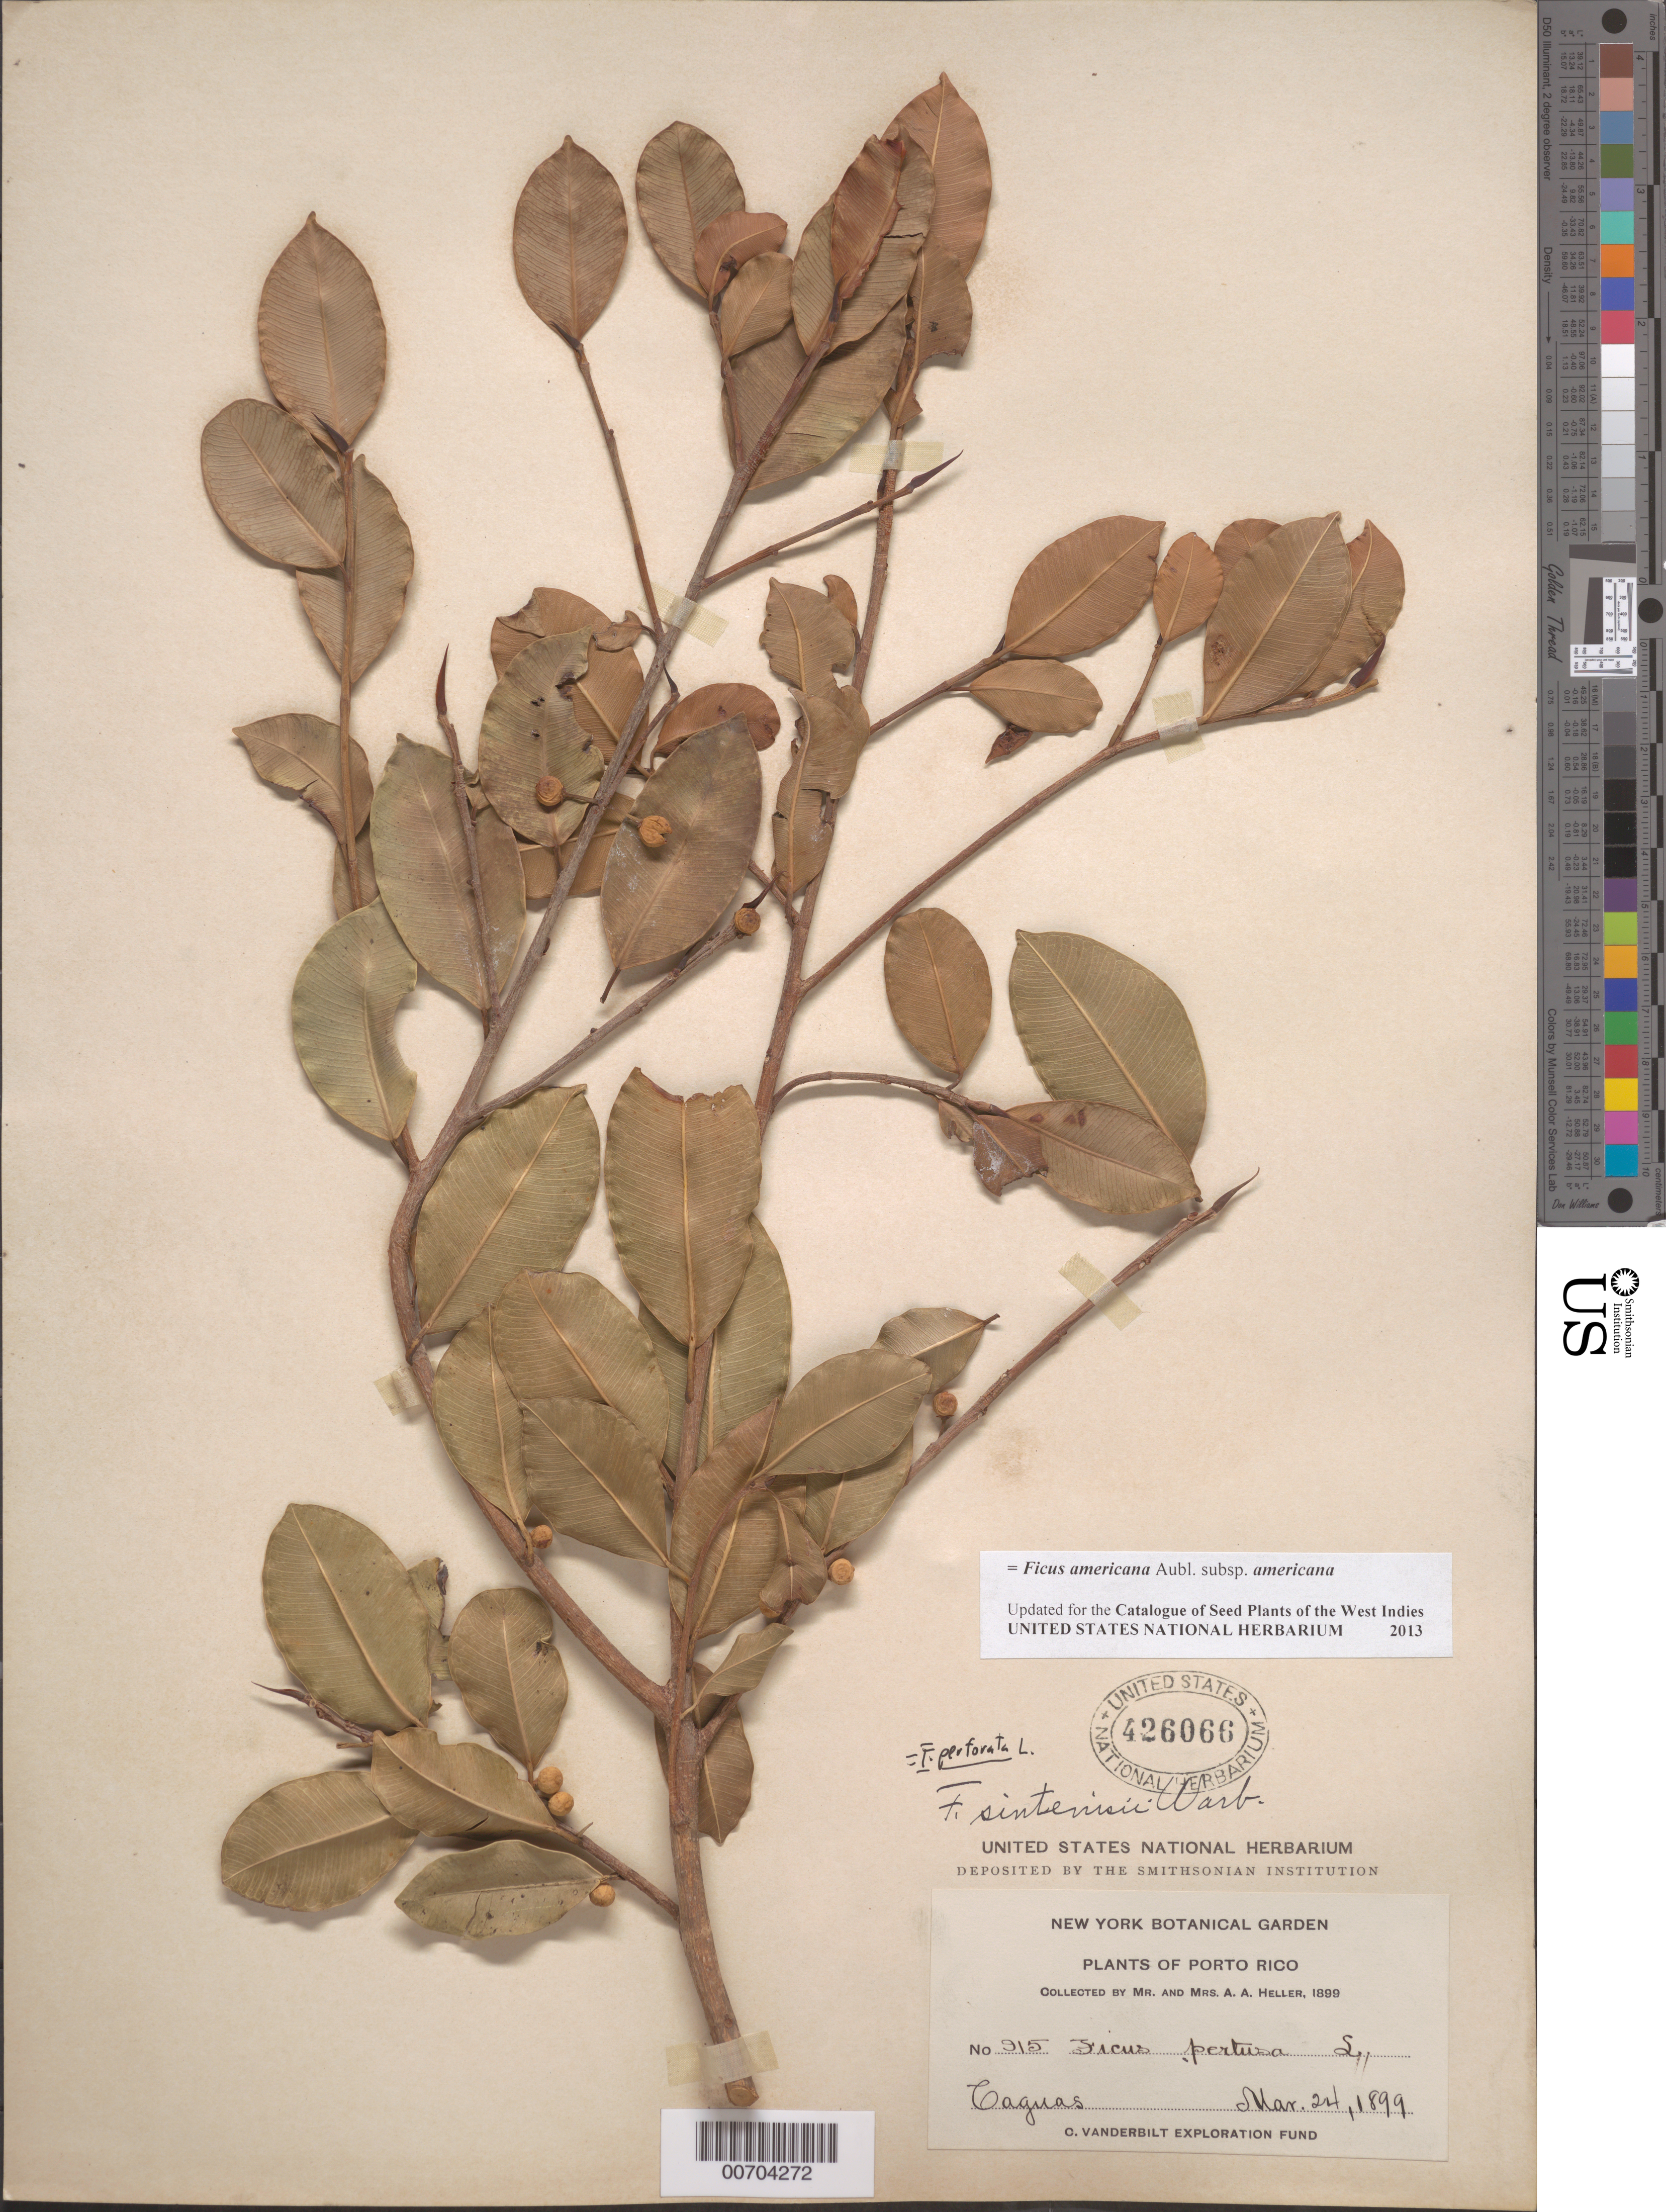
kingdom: Plantae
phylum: Tracheophyta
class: Magnoliopsida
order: Rosales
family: Moraceae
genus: Ficus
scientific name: Ficus perforata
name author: L.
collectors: A. A. Heller & -- Heller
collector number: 915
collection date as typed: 24 Mar 1899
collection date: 1899-03-24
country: Puerto Rico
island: Greater Antilles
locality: Caguas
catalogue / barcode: US 426066